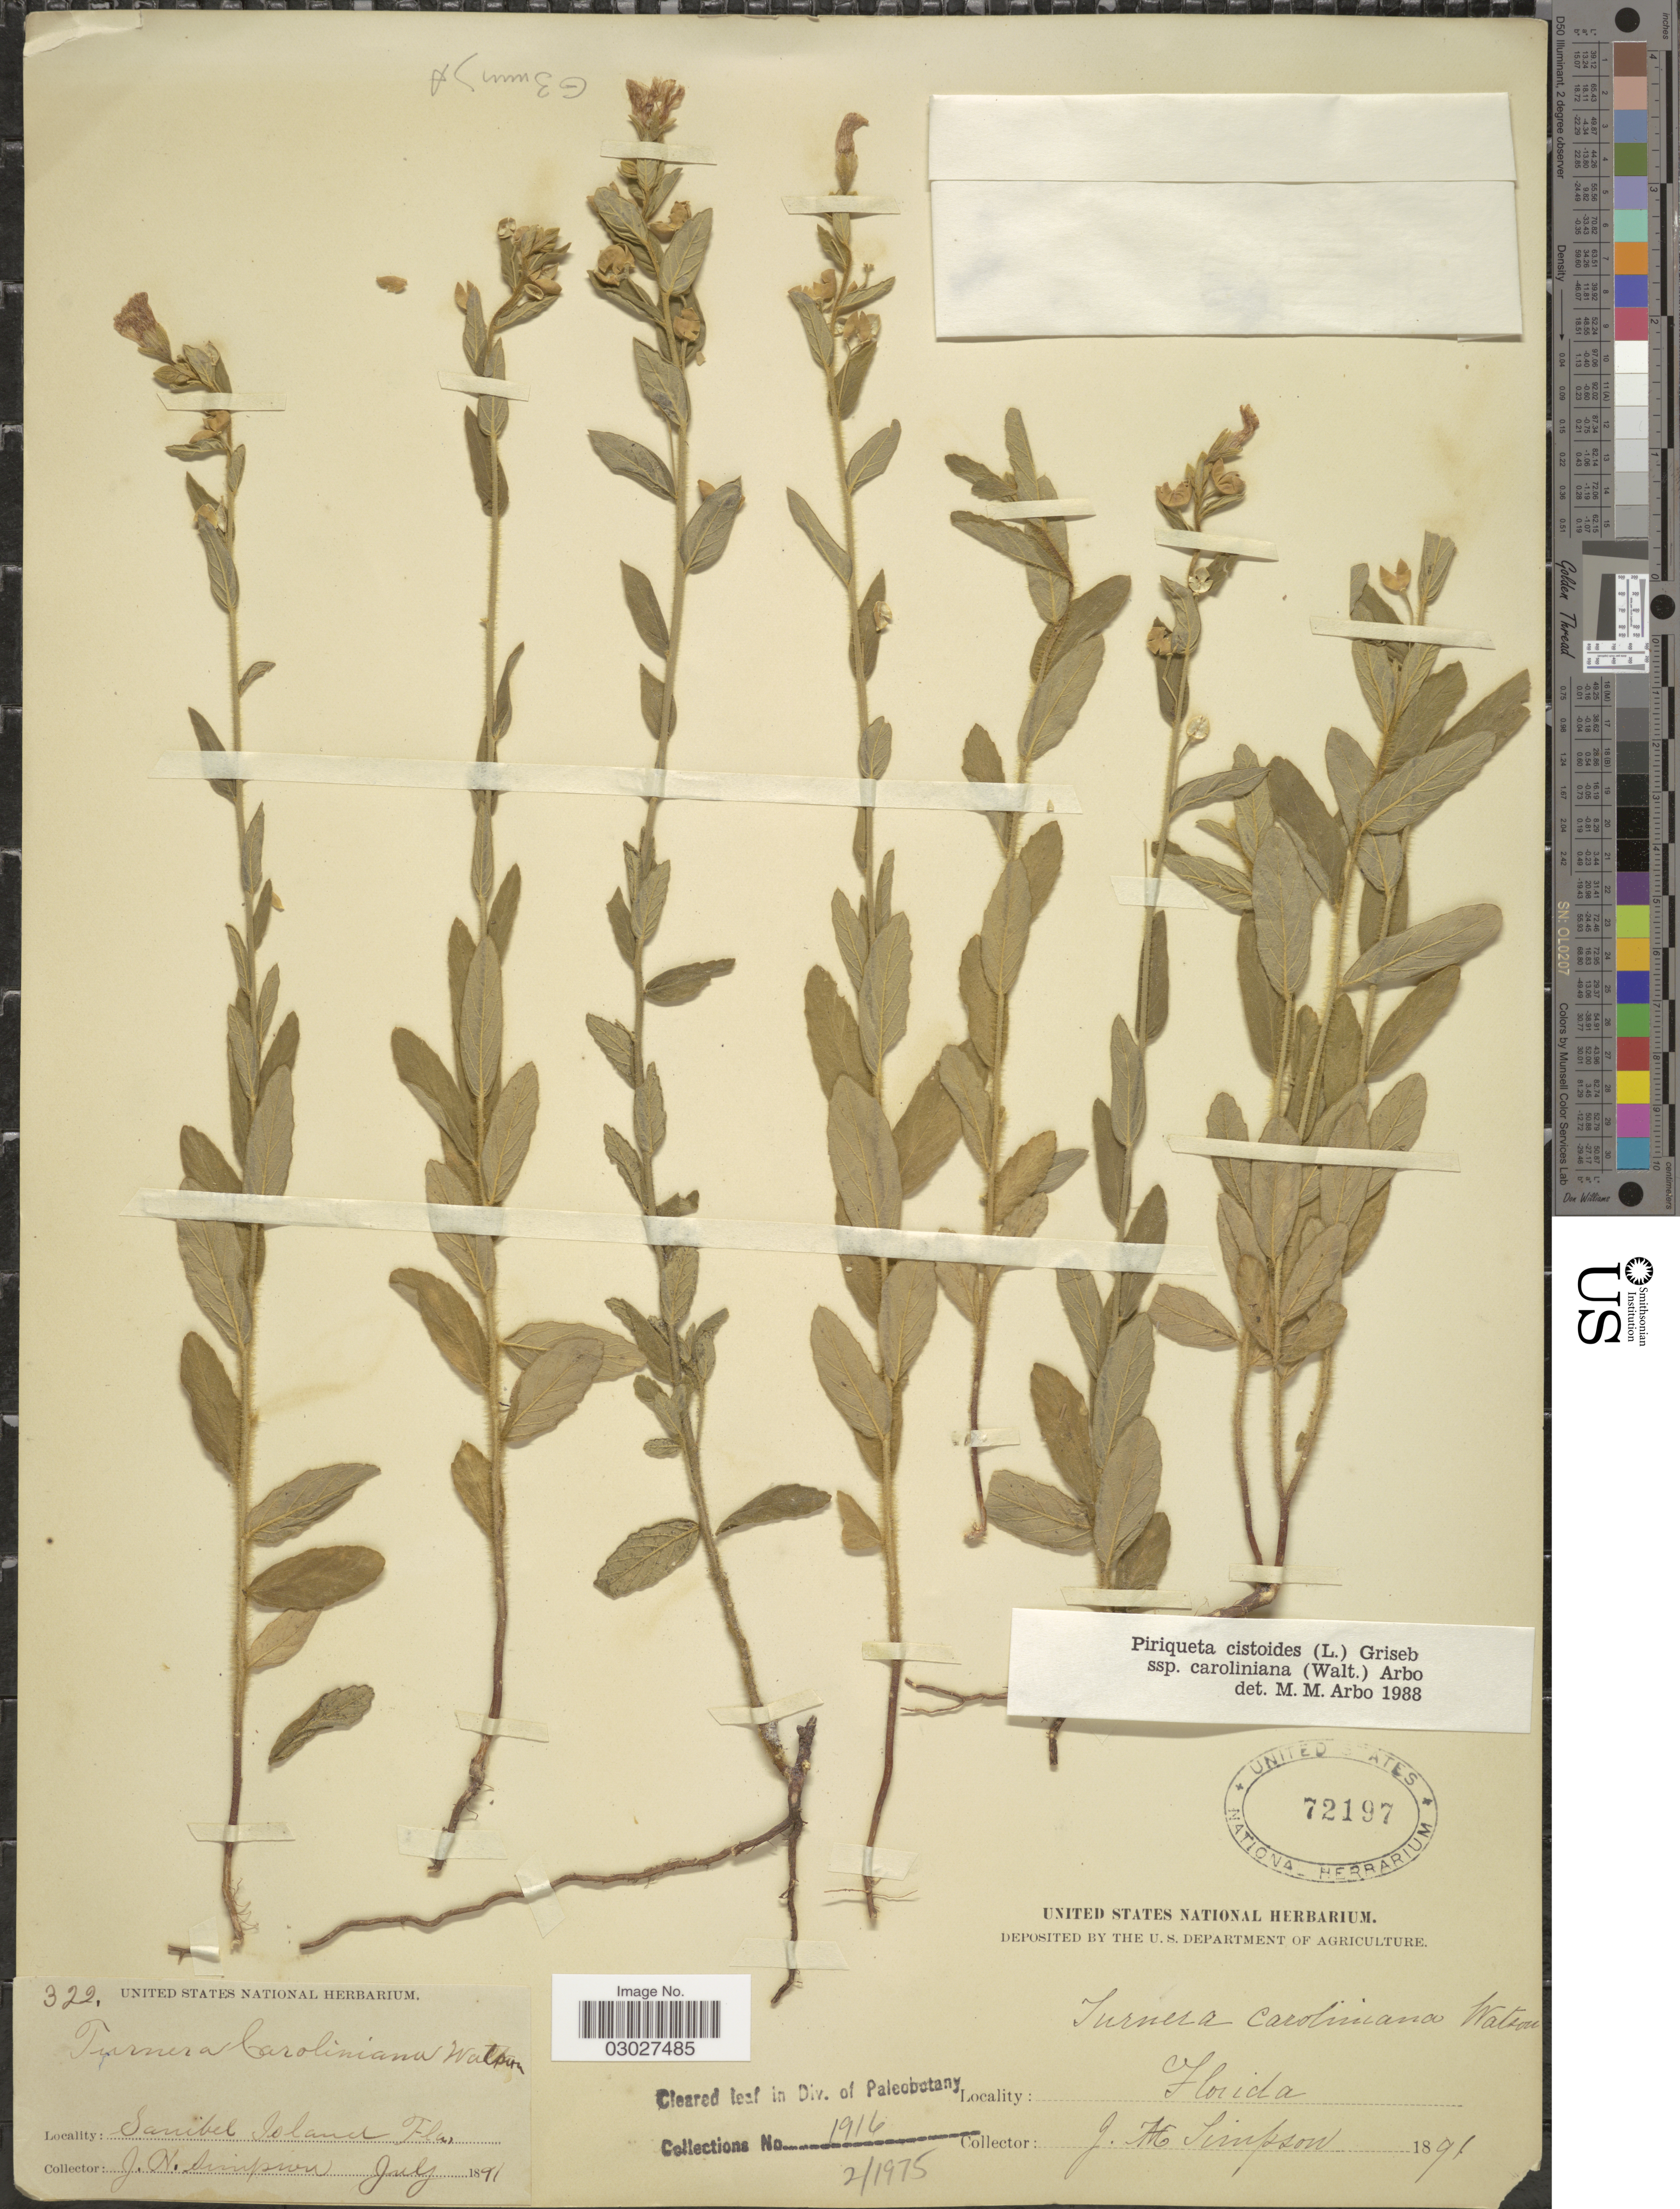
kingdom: Plantae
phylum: Tracheophyta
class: Magnoliopsida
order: Malpighiales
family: Turneraceae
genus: Piriqueta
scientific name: Piriqueta cistoides subsp. caroliniana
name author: (Walter) Arbo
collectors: J. H. Simpson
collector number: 322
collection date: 1891-07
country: United States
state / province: Florida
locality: Sanibel Island.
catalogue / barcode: US 72197